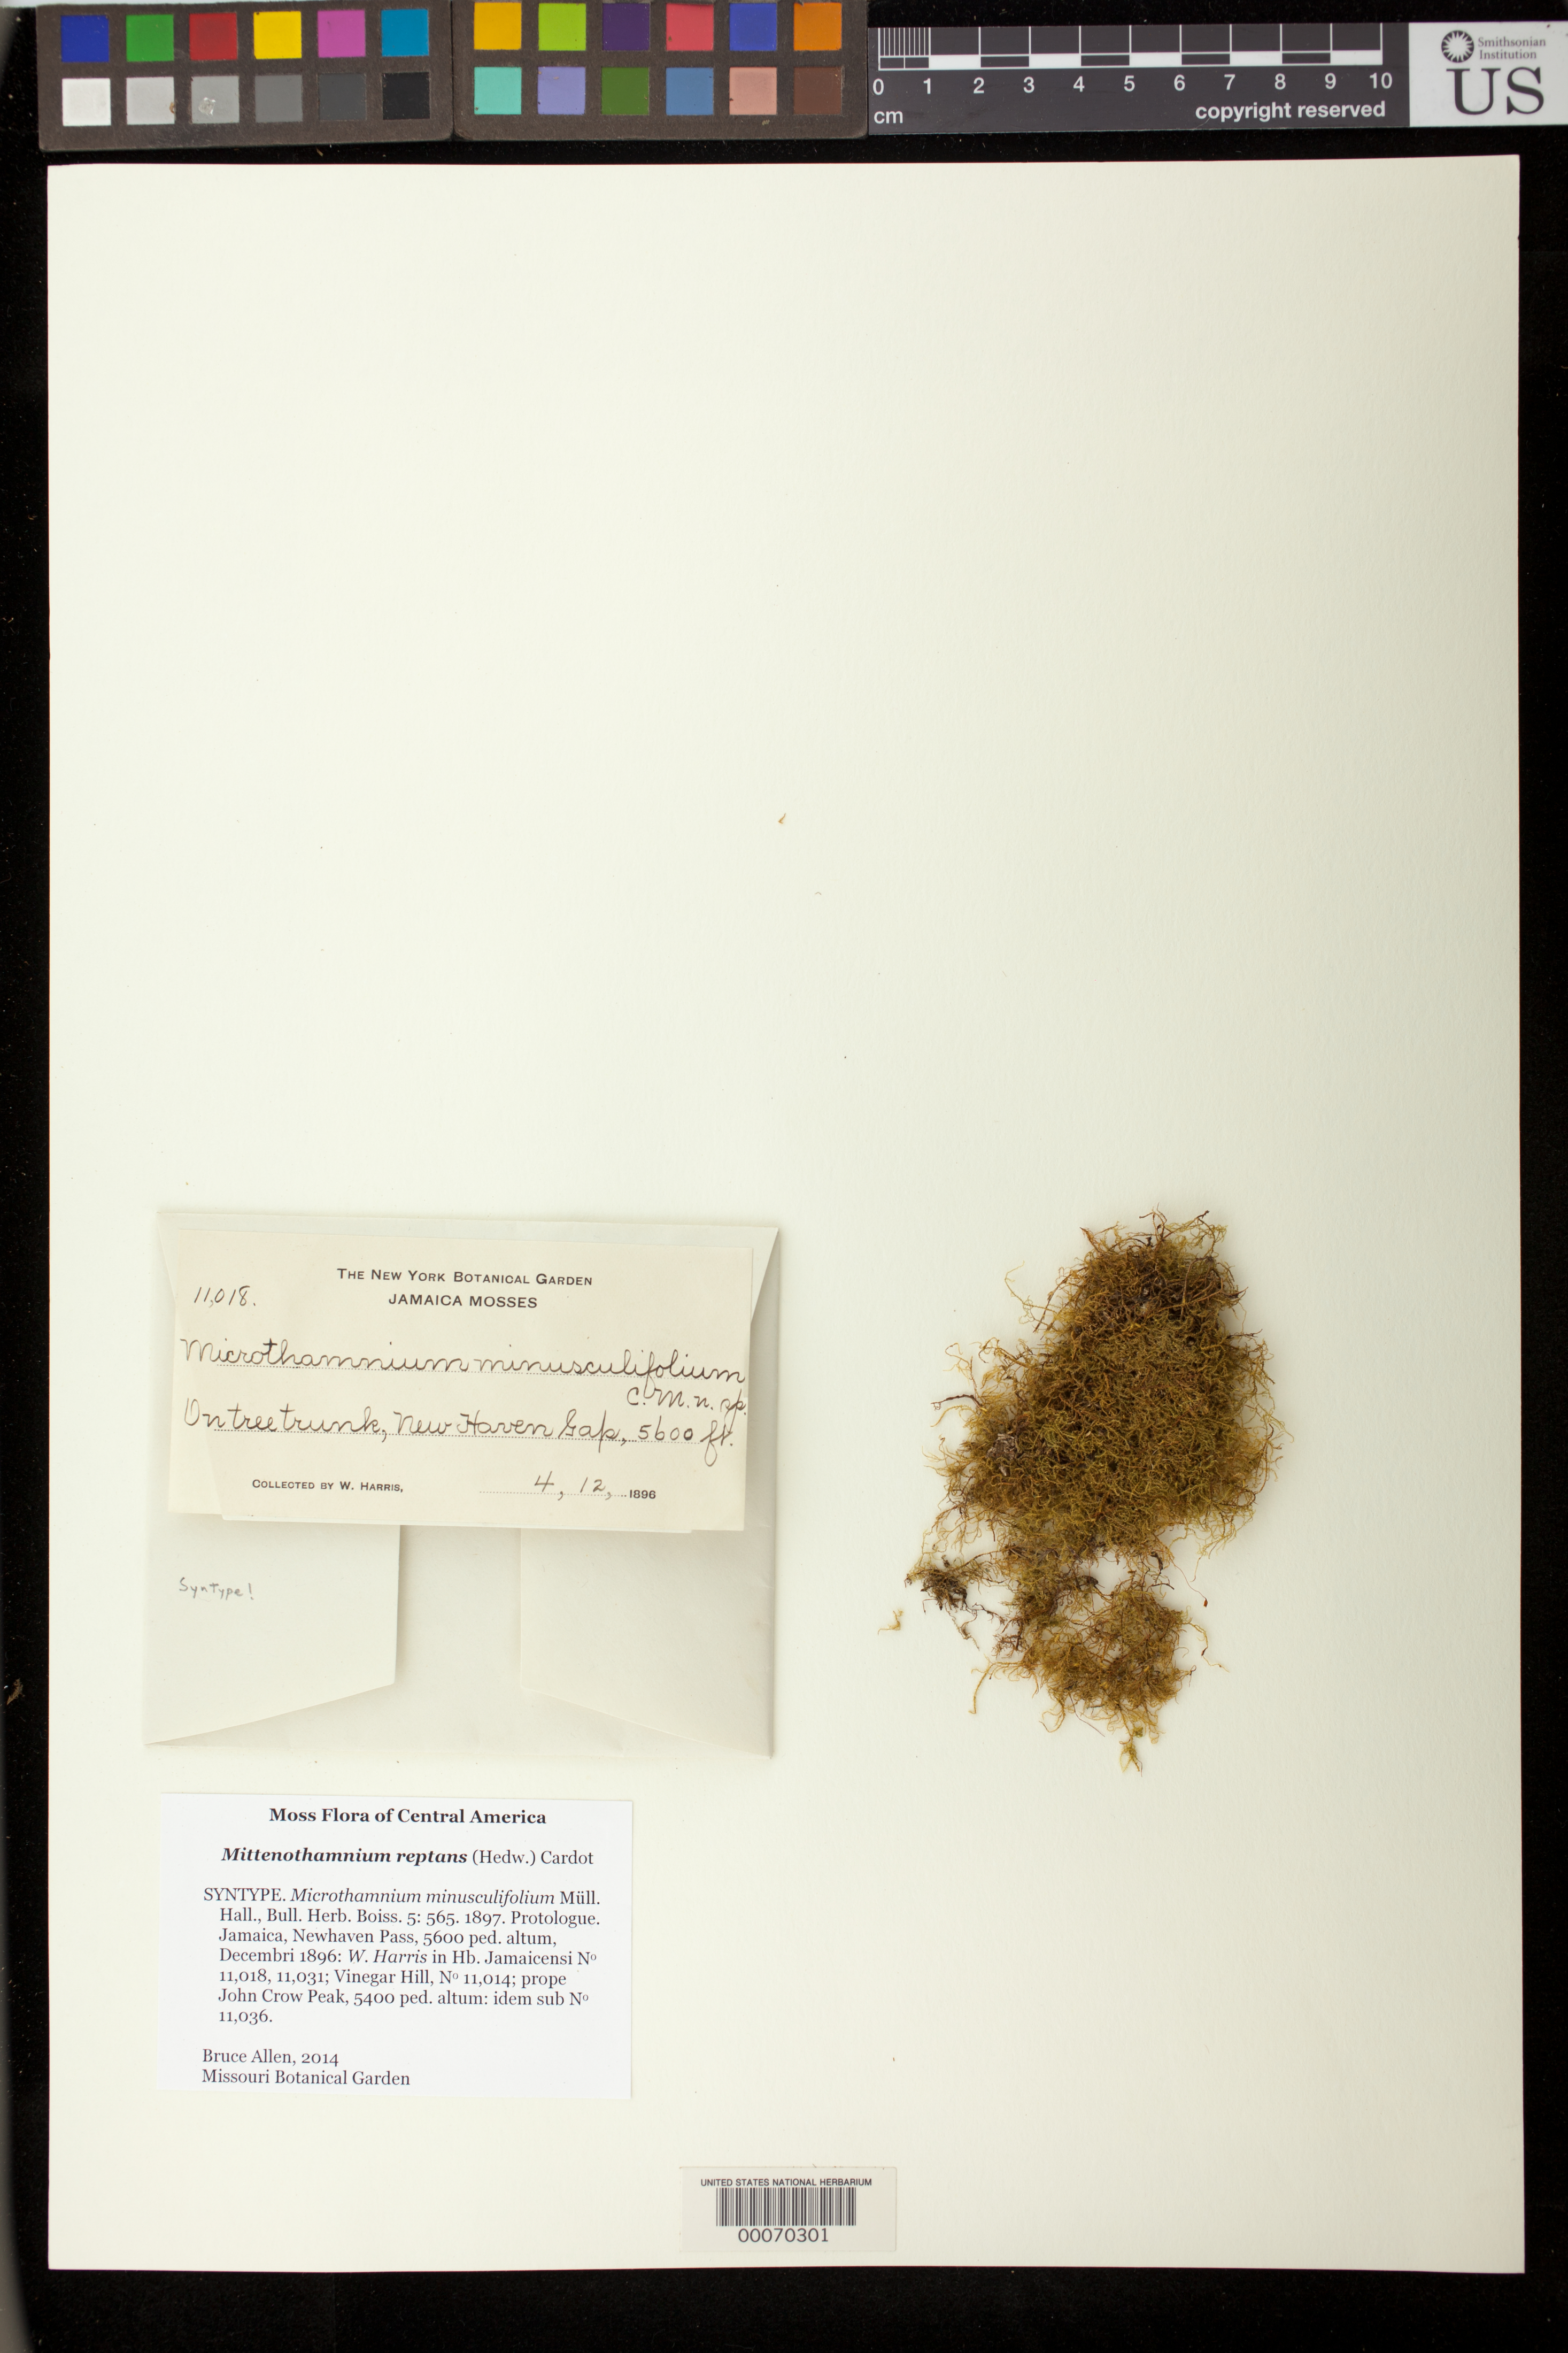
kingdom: Plantae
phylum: Bryophyta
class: Bryopsida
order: Hypnales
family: Hypnaceae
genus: Microthamnium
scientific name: Microthamnium minusculifolium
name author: Müll. Hal.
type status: Syntype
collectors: W. H. Harris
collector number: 11018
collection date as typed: "4, 12, 1896"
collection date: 1896-12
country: Jamaica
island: Greater Antilles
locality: New Haven Gap.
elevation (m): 1707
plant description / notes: Date on label, "4, 12, 1896" [=4 Dec 1896?]. Protologue, "Habitatio. Jamaica, Newhaven Pass, 5600 ped. altum, Decembri 1896: W. Harris in Hb. Jamaicensi No 11,018, 11,031; Vinegar Hill, No 11,014; prope John Crow Peak, 5400 ped. altum: idem sub No 11,036"